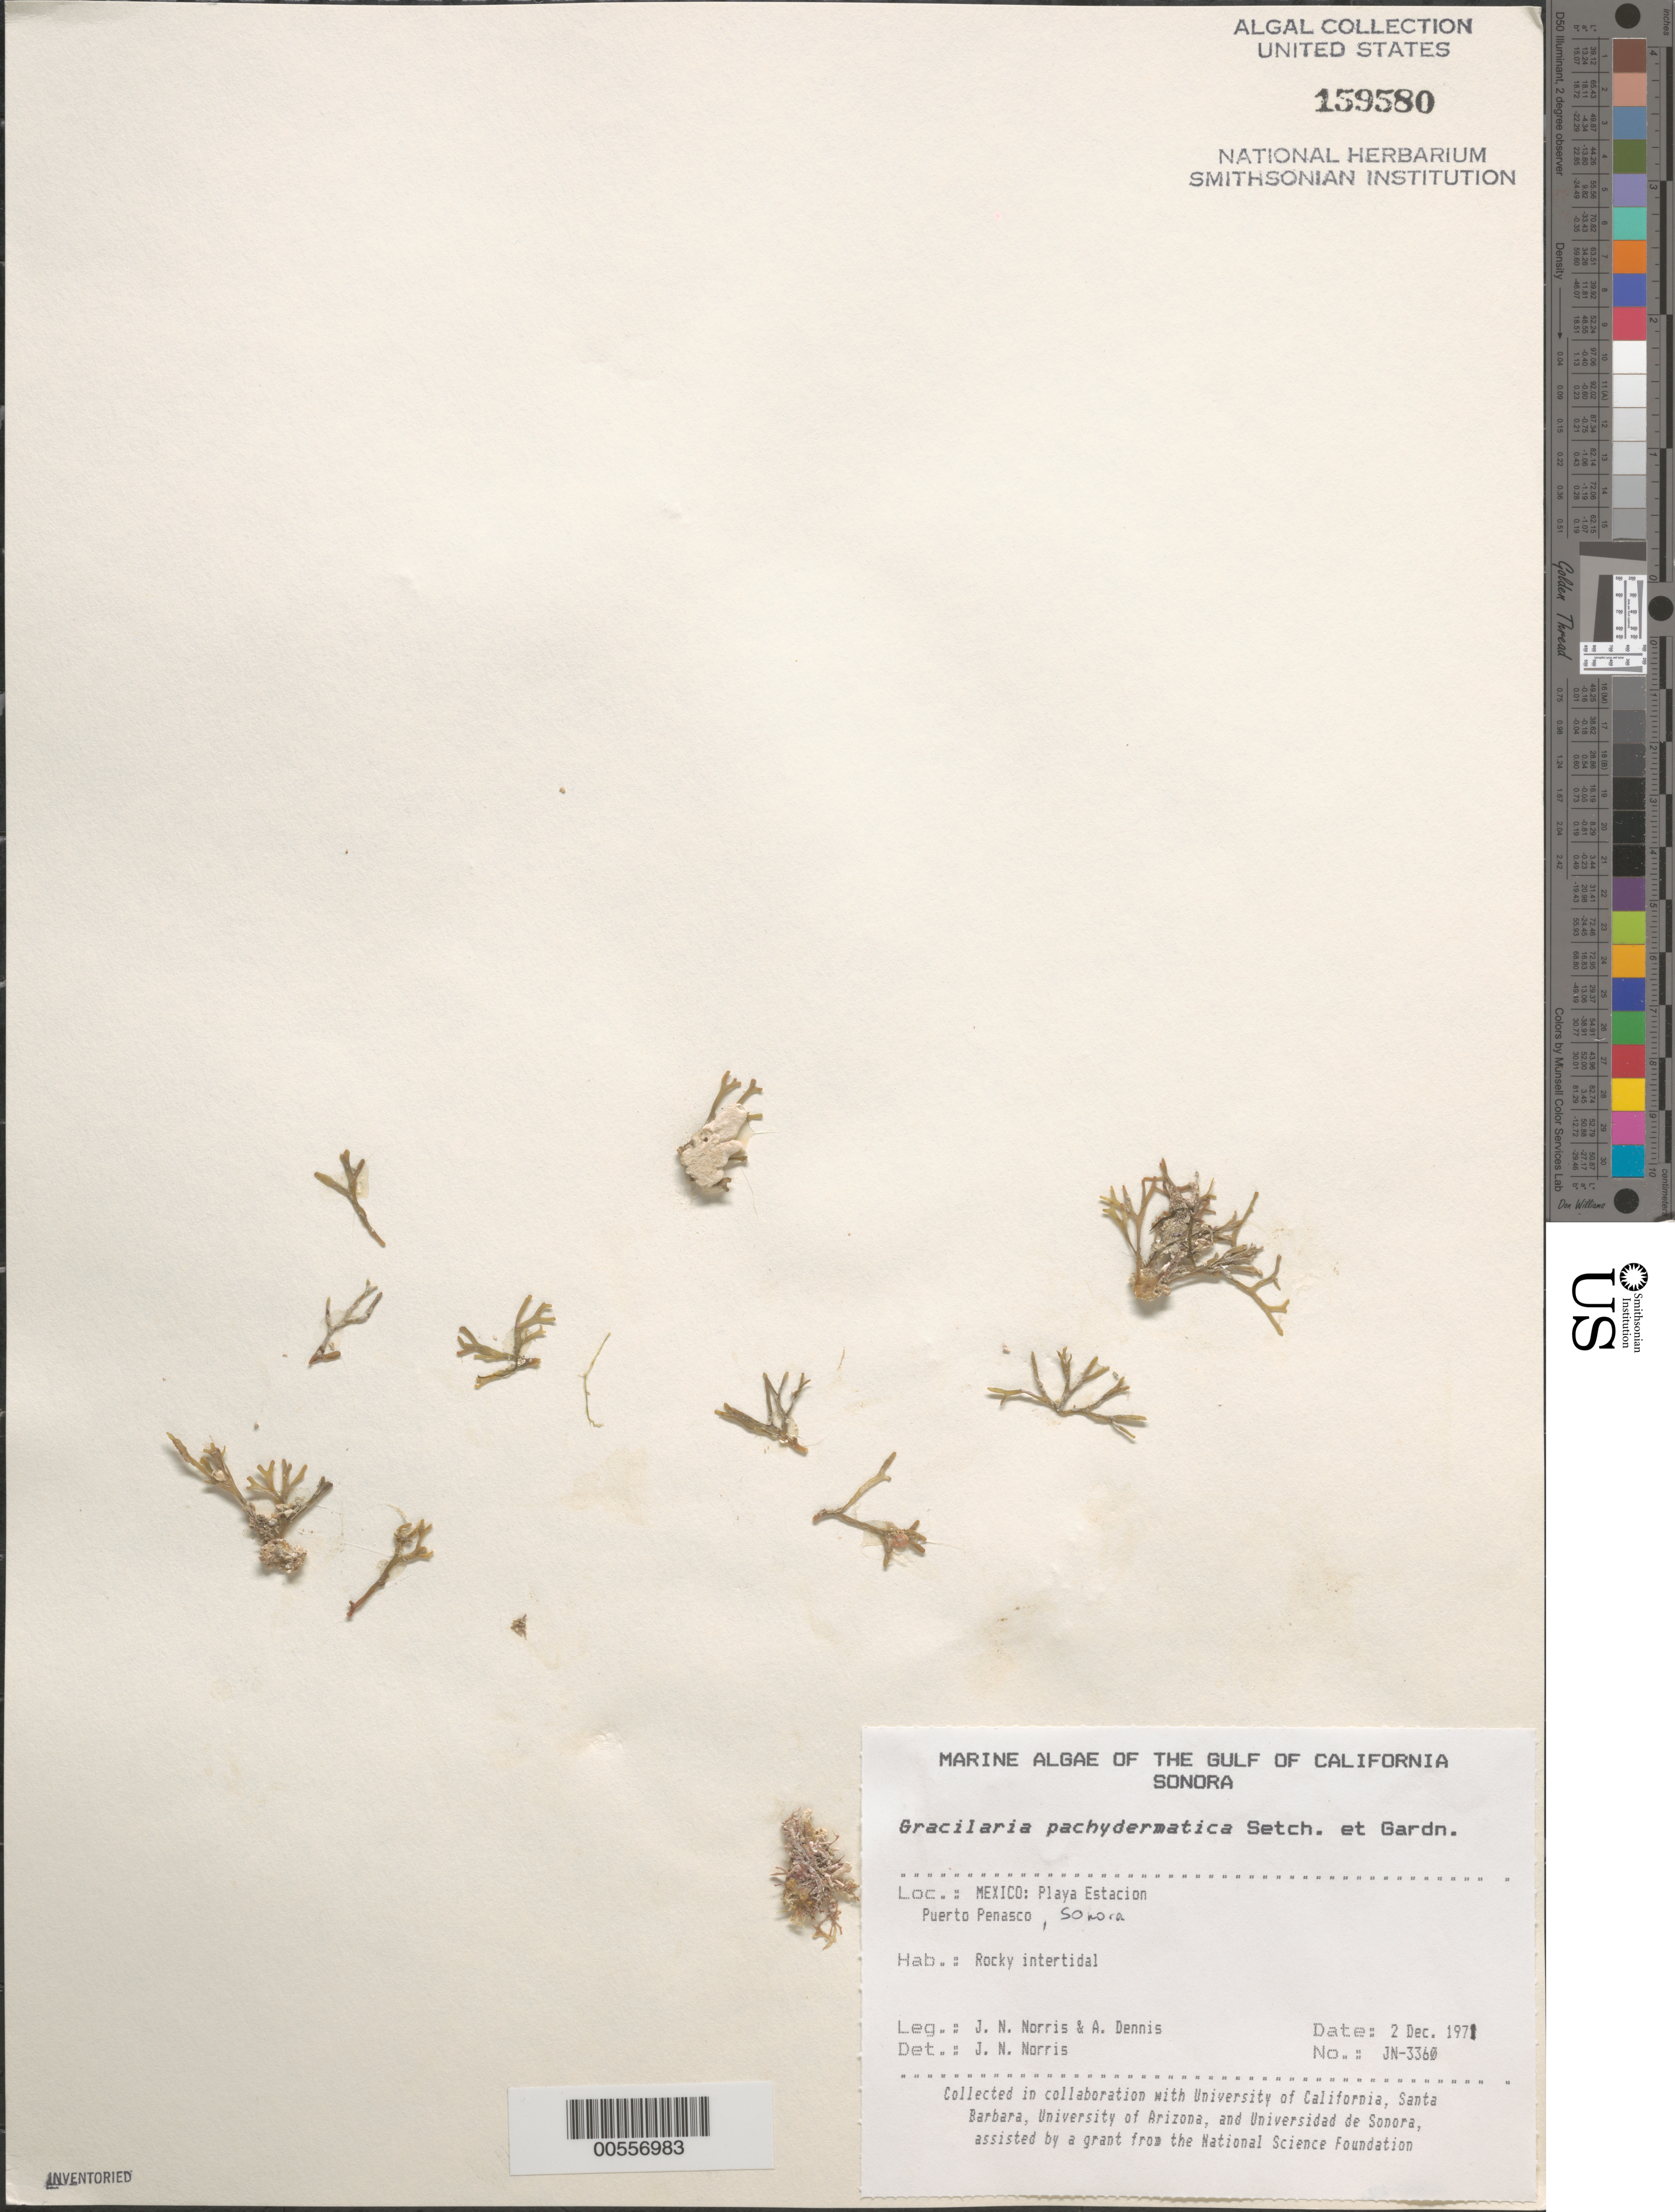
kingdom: Plantae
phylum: Rhodophyta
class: Florideophyceae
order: Gracilariales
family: Gracilariaceae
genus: Gracilaria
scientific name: Gracilaria pachydermatica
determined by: Norris, James N.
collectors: J. N. Norris & A. Dennis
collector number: JN-3360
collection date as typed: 02 Dec 1971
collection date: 1971-12-02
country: Mexico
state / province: Sonora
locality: Playa Estacion, Puerto Penasco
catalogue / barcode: US 159580